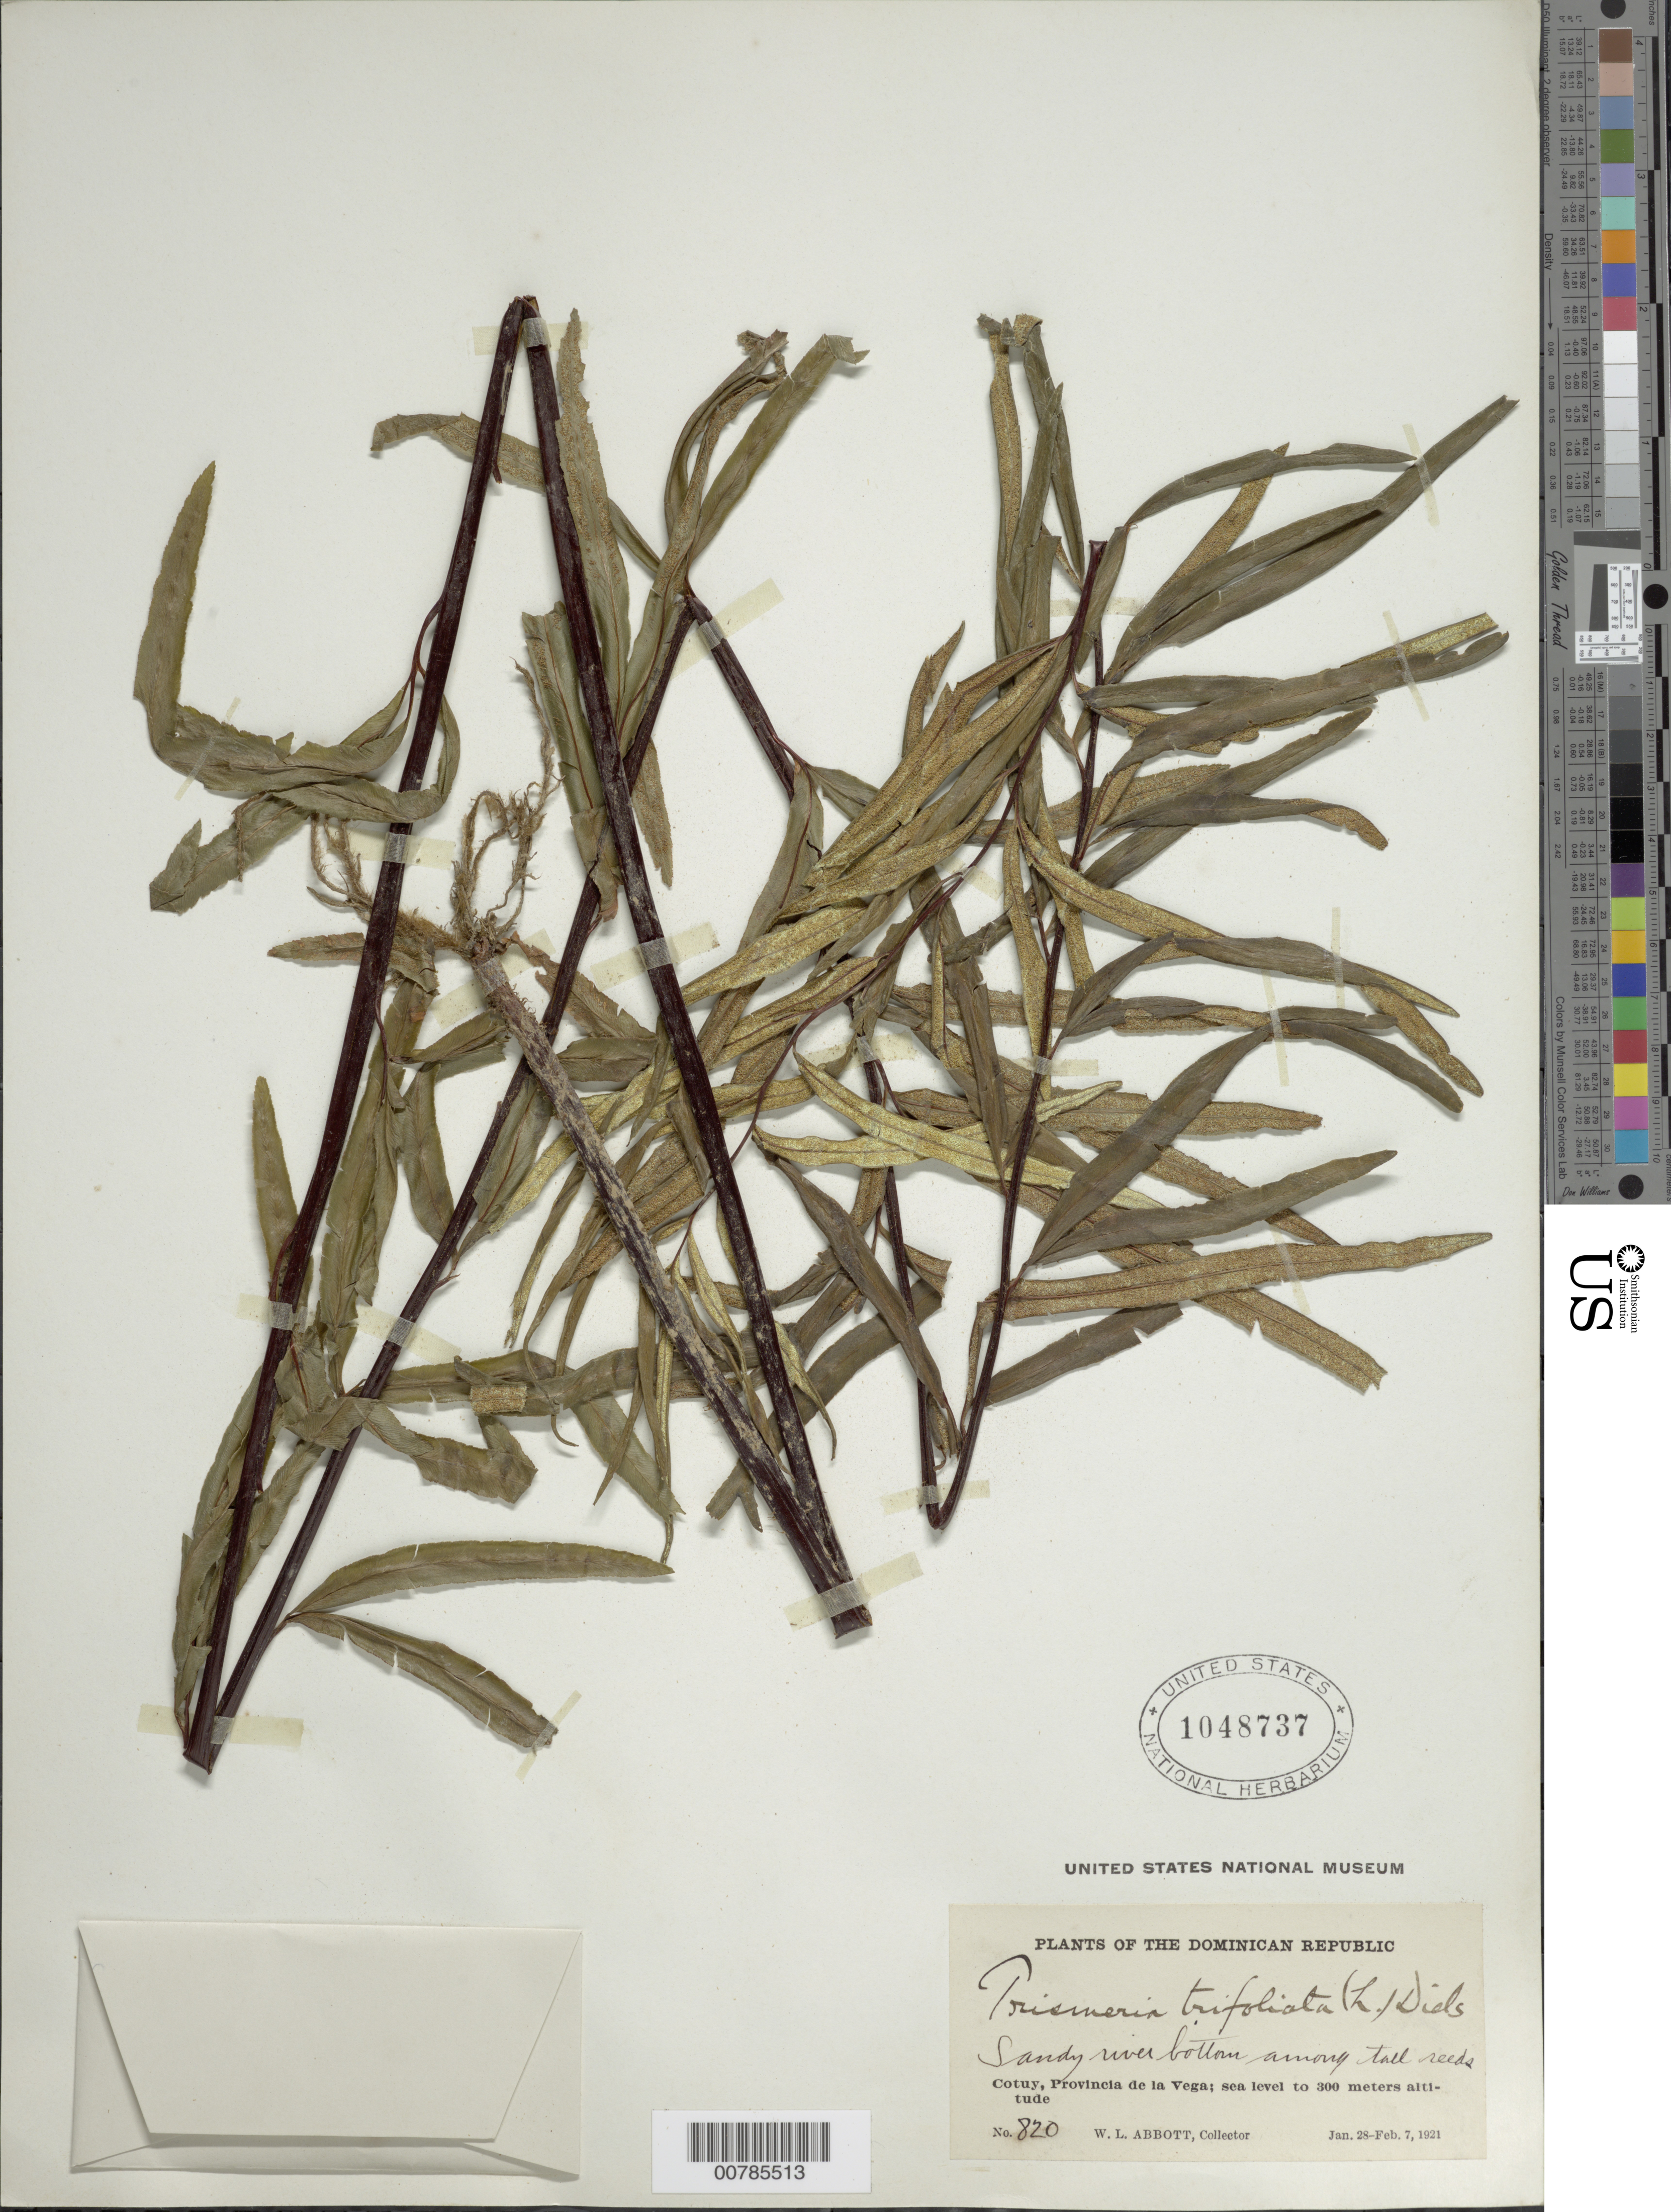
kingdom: Plantae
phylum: Tracheophyta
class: Polypodiopsida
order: Polypodiales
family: Pteridaceae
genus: Pityrogramma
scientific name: Pityrogramma trifoliata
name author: (L.) R.M. Tryon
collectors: W. L. Abbott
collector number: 820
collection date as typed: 28 Feb 1910 07 Feb 1921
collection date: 1910-02-28/1921-02-07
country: Dominican Republic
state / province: La Vega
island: Hispaniola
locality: Cotuy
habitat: Sandy river bottom among reeds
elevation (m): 0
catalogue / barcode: US 1048737